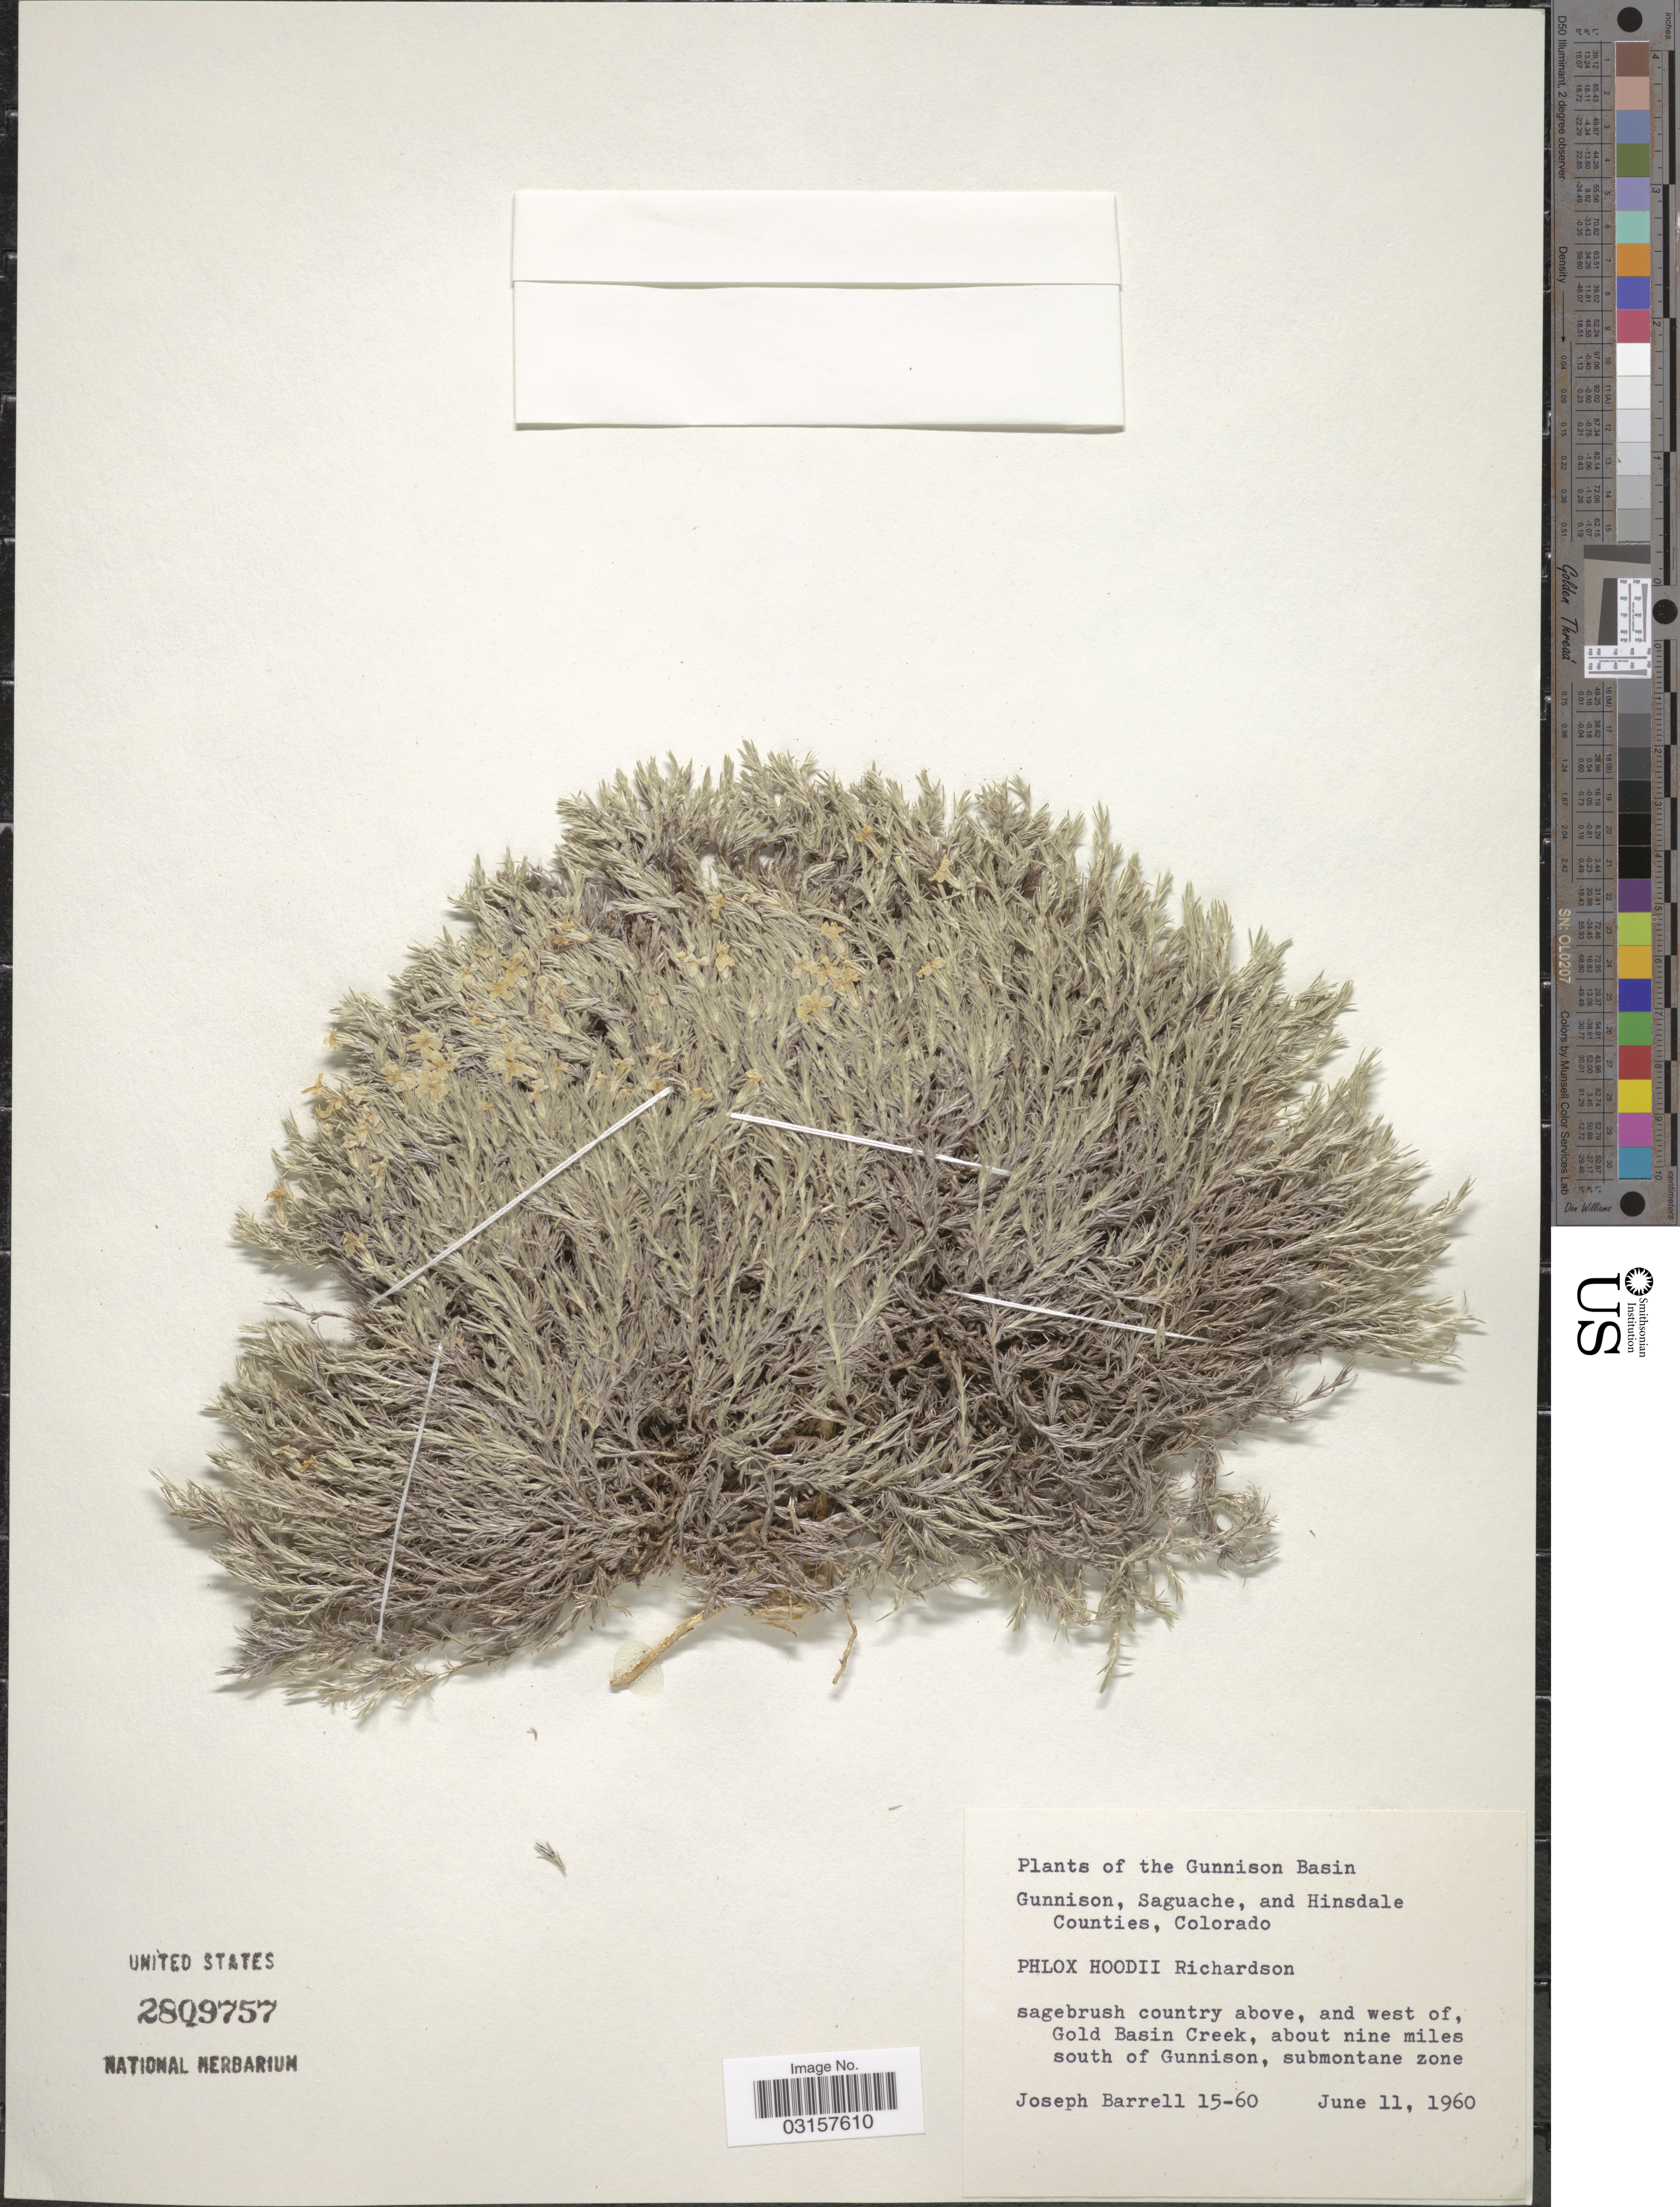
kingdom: Plantae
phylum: Tracheophyta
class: Magnoliopsida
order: Ericales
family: Polemoniaceae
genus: Phlox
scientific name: Phlox hoodii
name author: Richardson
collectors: J. Barrell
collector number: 15-60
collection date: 1960-06-11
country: United States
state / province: Colorado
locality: The Gunnison Basin, Gunnison, Saguache, and Hinsdale Counties, sagebrush country above, and west of, Gold Basin Creek, about nine miles south of Gunnison, submontane zone.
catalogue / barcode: US 2809757